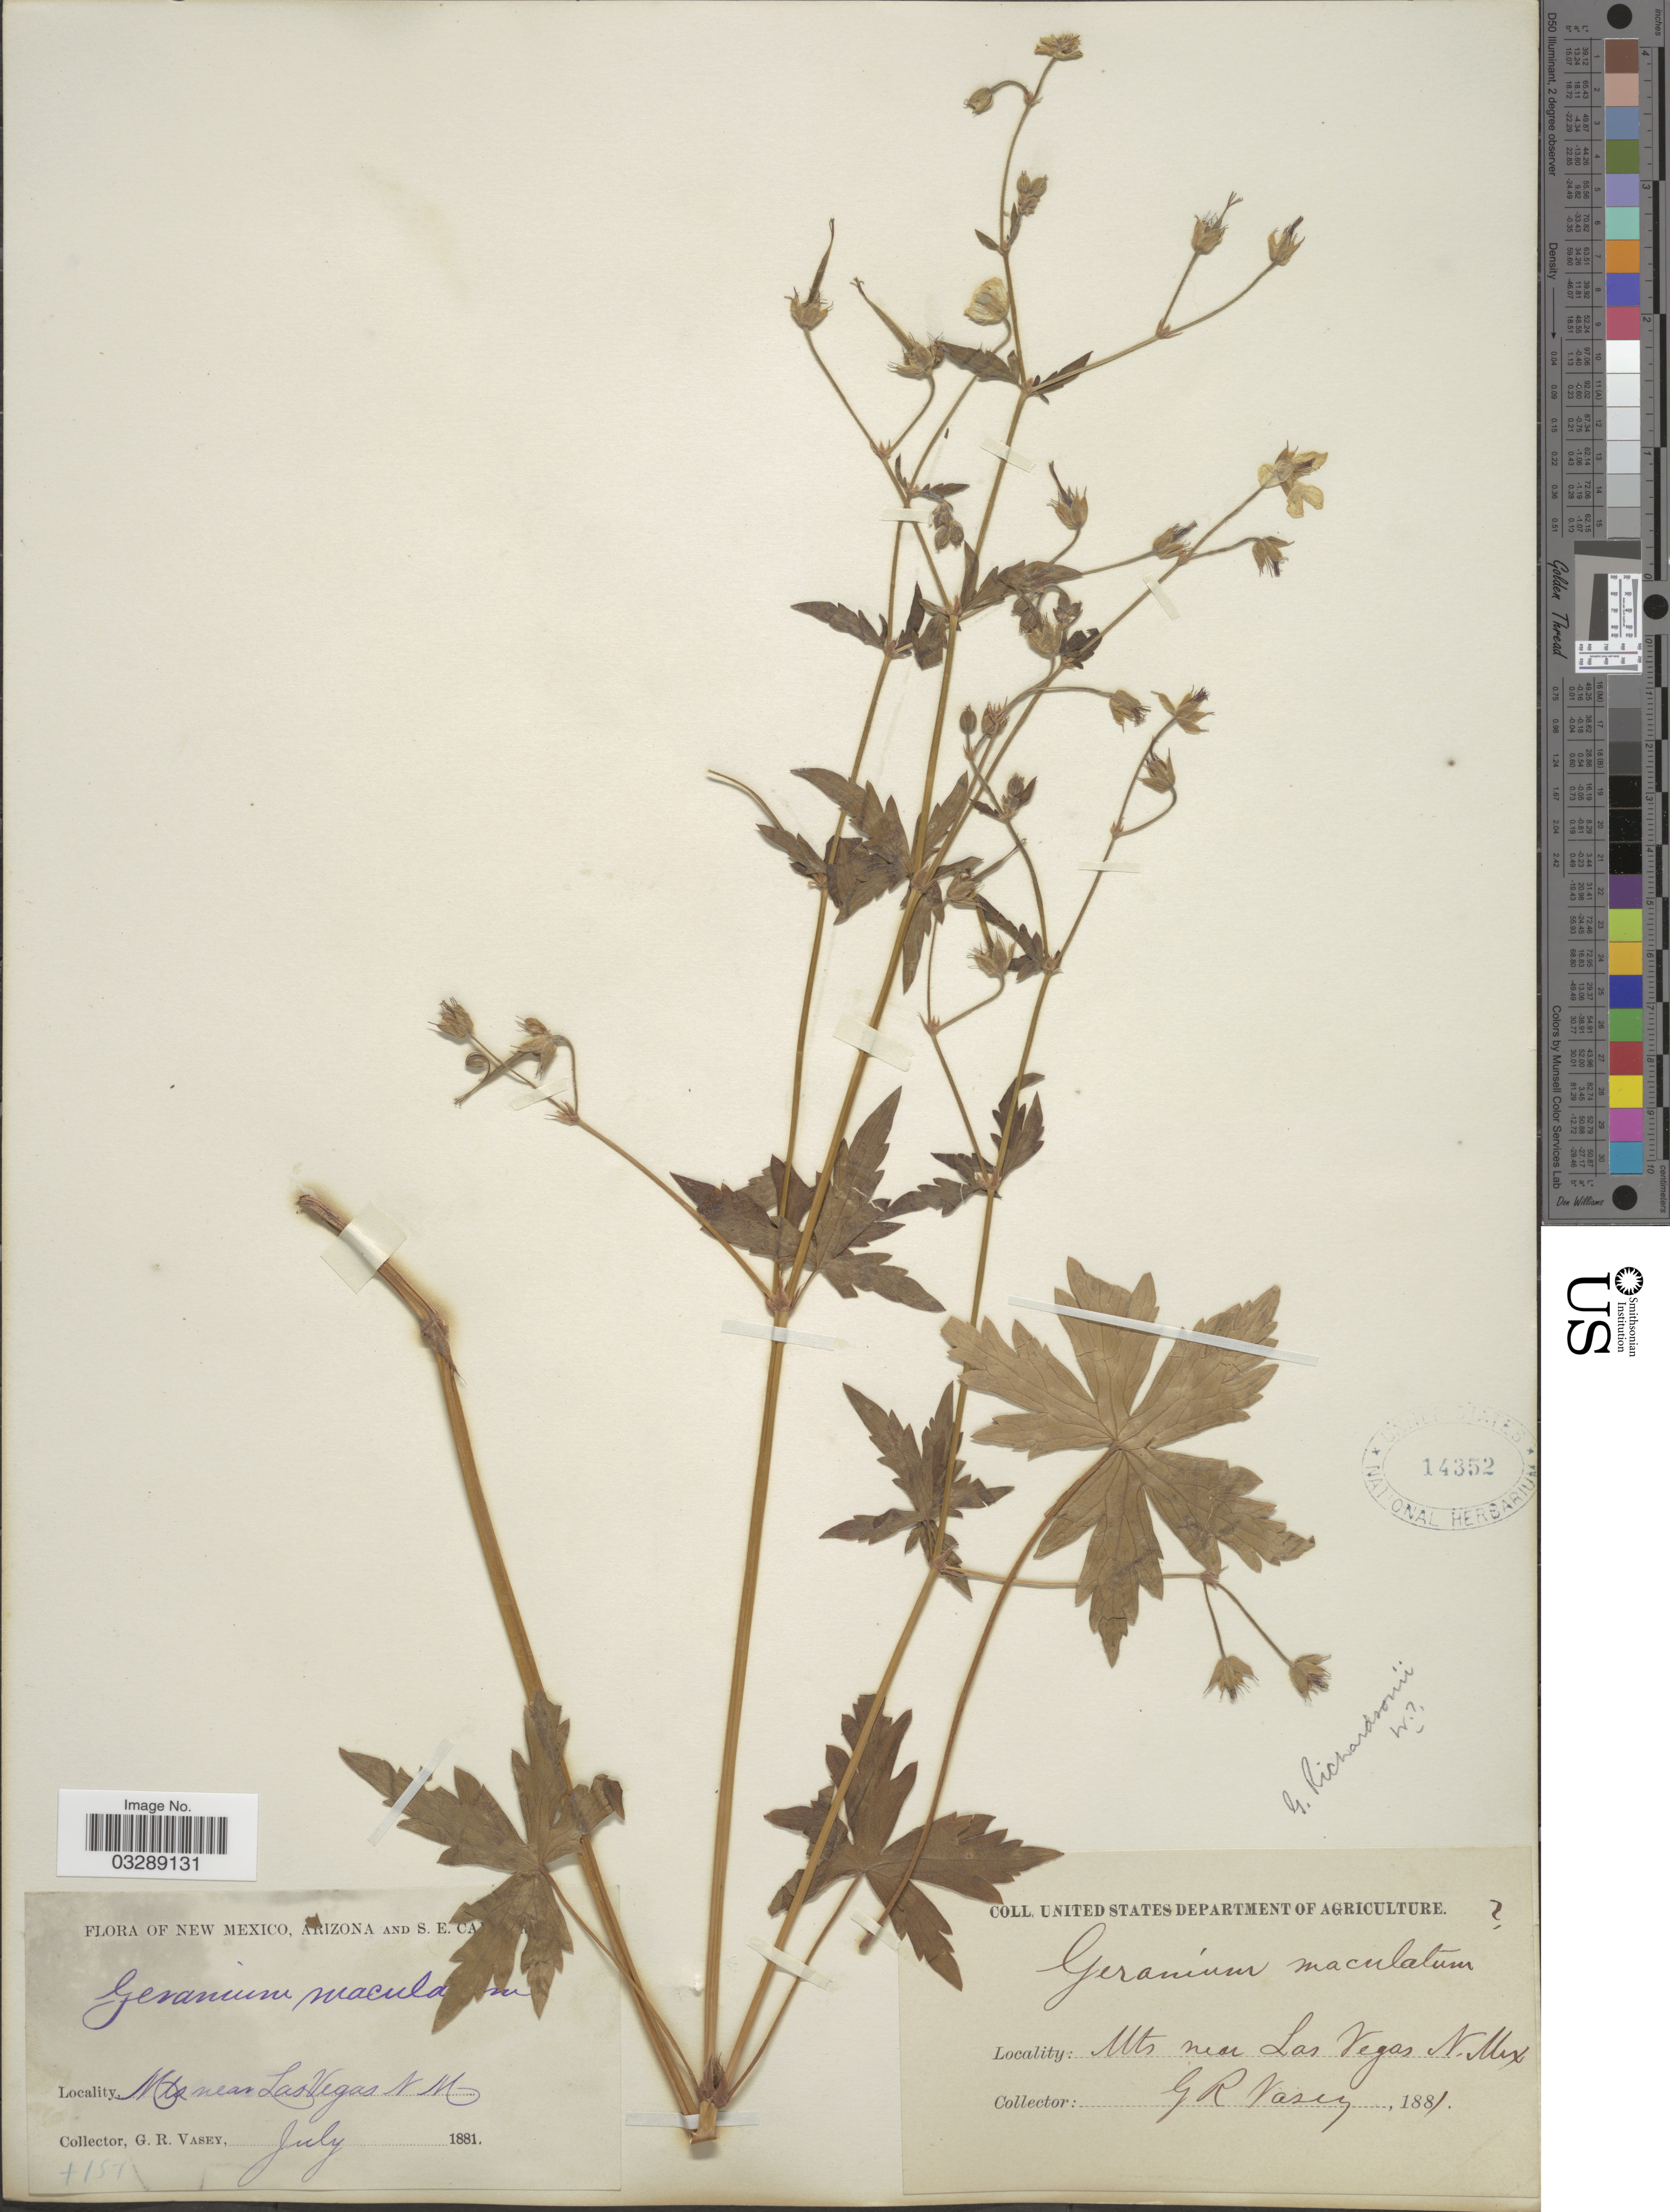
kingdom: Plantae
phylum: Tracheophyta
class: Magnoliopsida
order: Geraniales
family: Geraniaceae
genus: Geranium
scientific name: Geranium richardsonii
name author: Fisch. & Trautv.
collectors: G. R. Vasey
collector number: H57*?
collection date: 1881-07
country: United States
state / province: New Mexico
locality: Mts near Las Vegas NM.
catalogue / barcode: US 14352